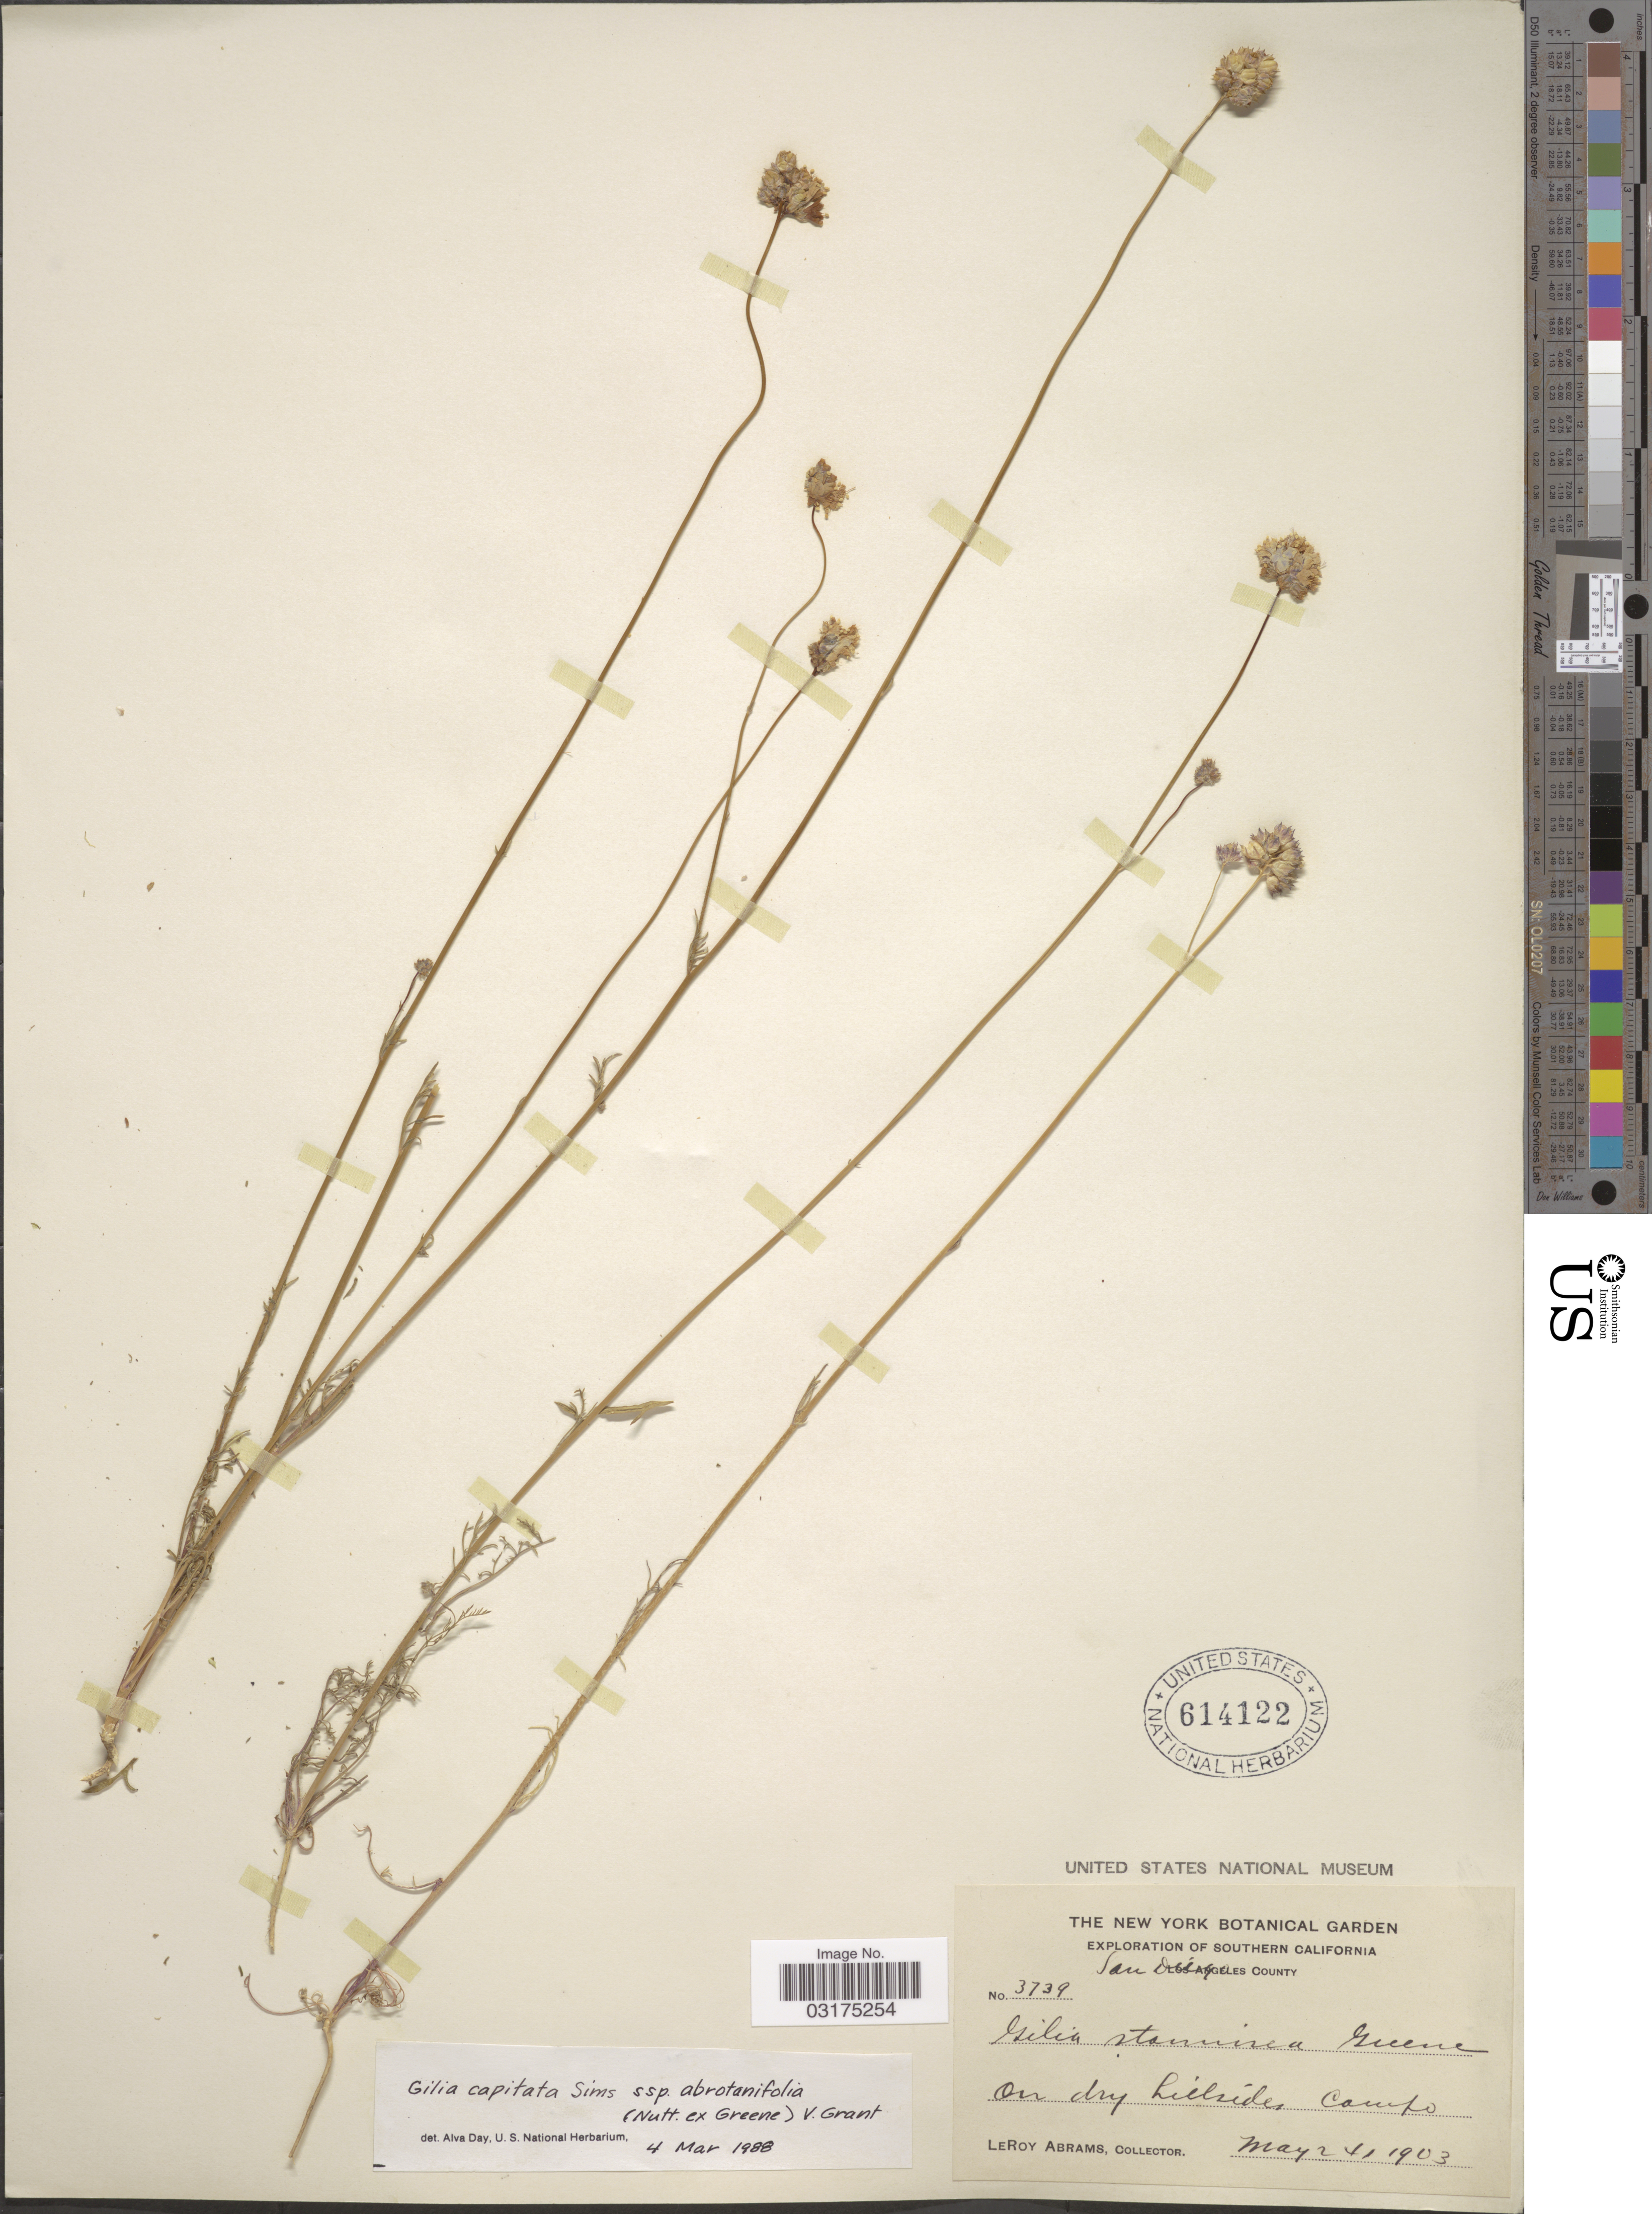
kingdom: Plantae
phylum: Tracheophyta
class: Magnoliopsida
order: Ericales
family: Polemoniaceae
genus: Gilia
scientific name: Gilia capitata subsp. abrotanifolia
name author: (Nutt. ex Greene) V.E. Grant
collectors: L. Abrams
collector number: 3739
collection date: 1903-05-24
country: United States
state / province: California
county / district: San Diego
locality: Southern California, San Diego County.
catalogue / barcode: US 614122